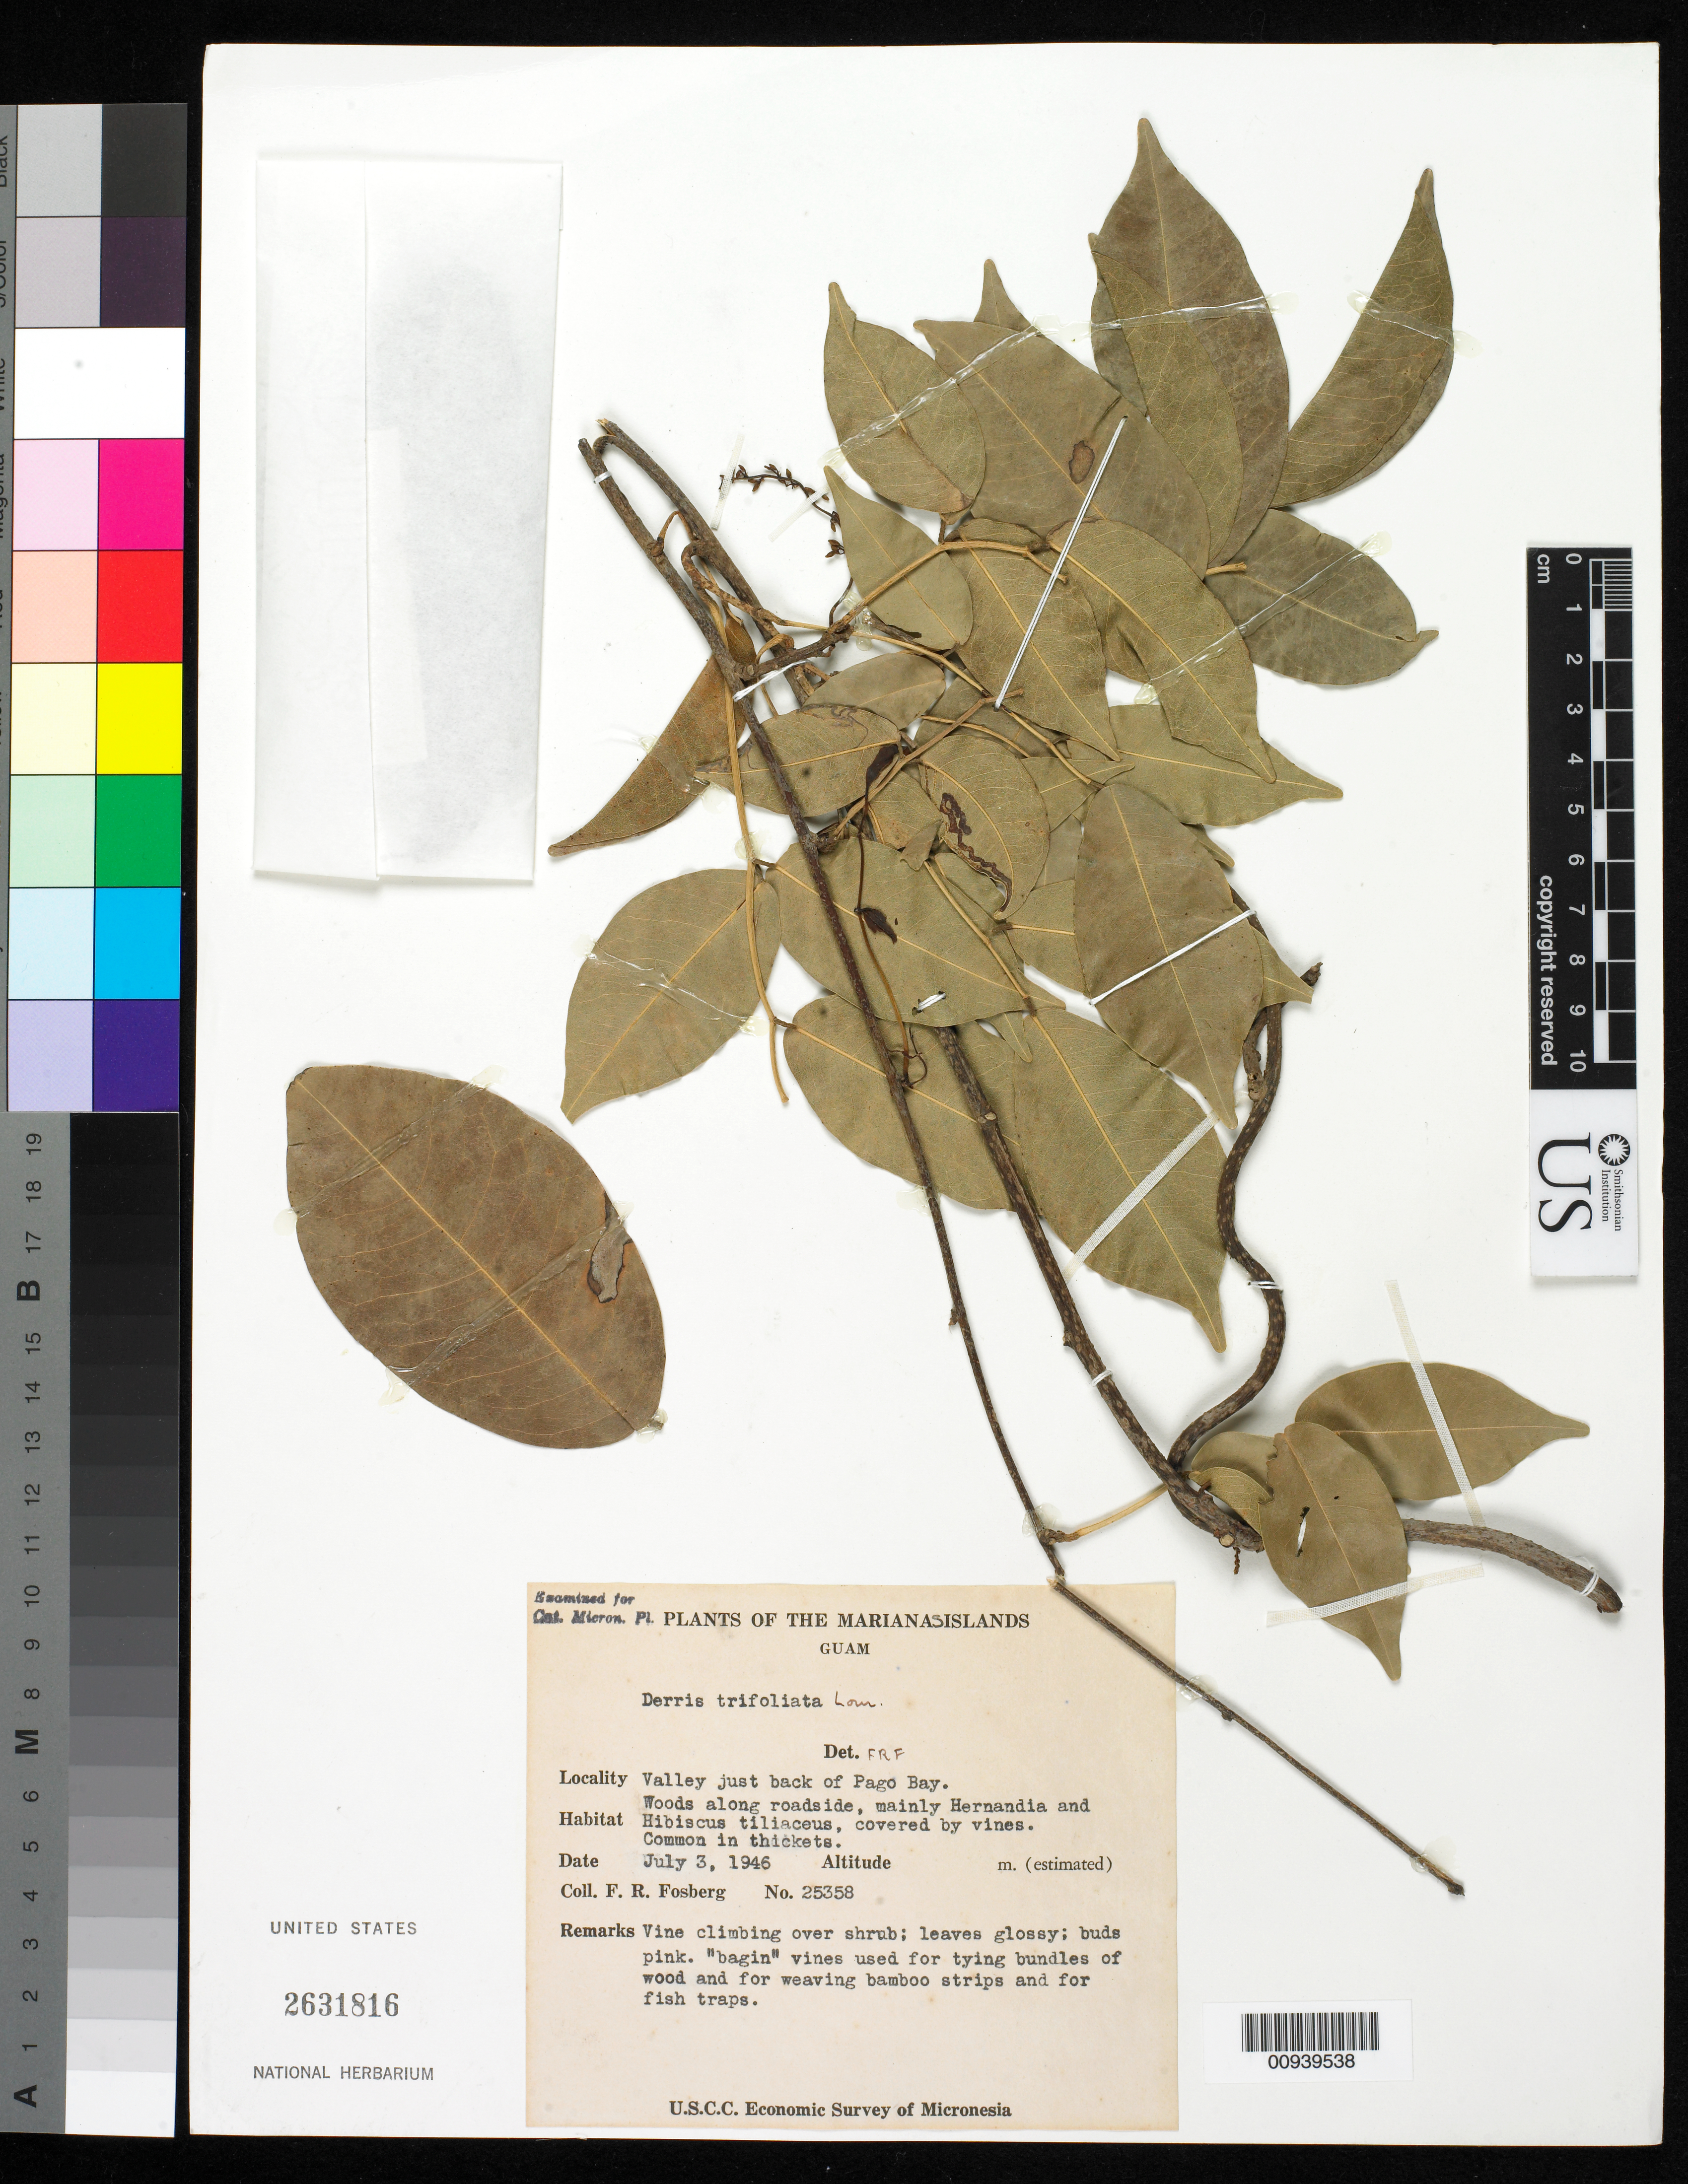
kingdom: Plantae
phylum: Tracheophyta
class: Magnoliopsida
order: Fabales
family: Fabaceae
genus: Derris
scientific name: Derris trifoliata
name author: Lour.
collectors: F. R. Fosberg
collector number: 25358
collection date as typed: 03 Jul 1946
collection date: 1946-07-03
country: Guam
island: Guam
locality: Valley just back of Pago bay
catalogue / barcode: US 2631816